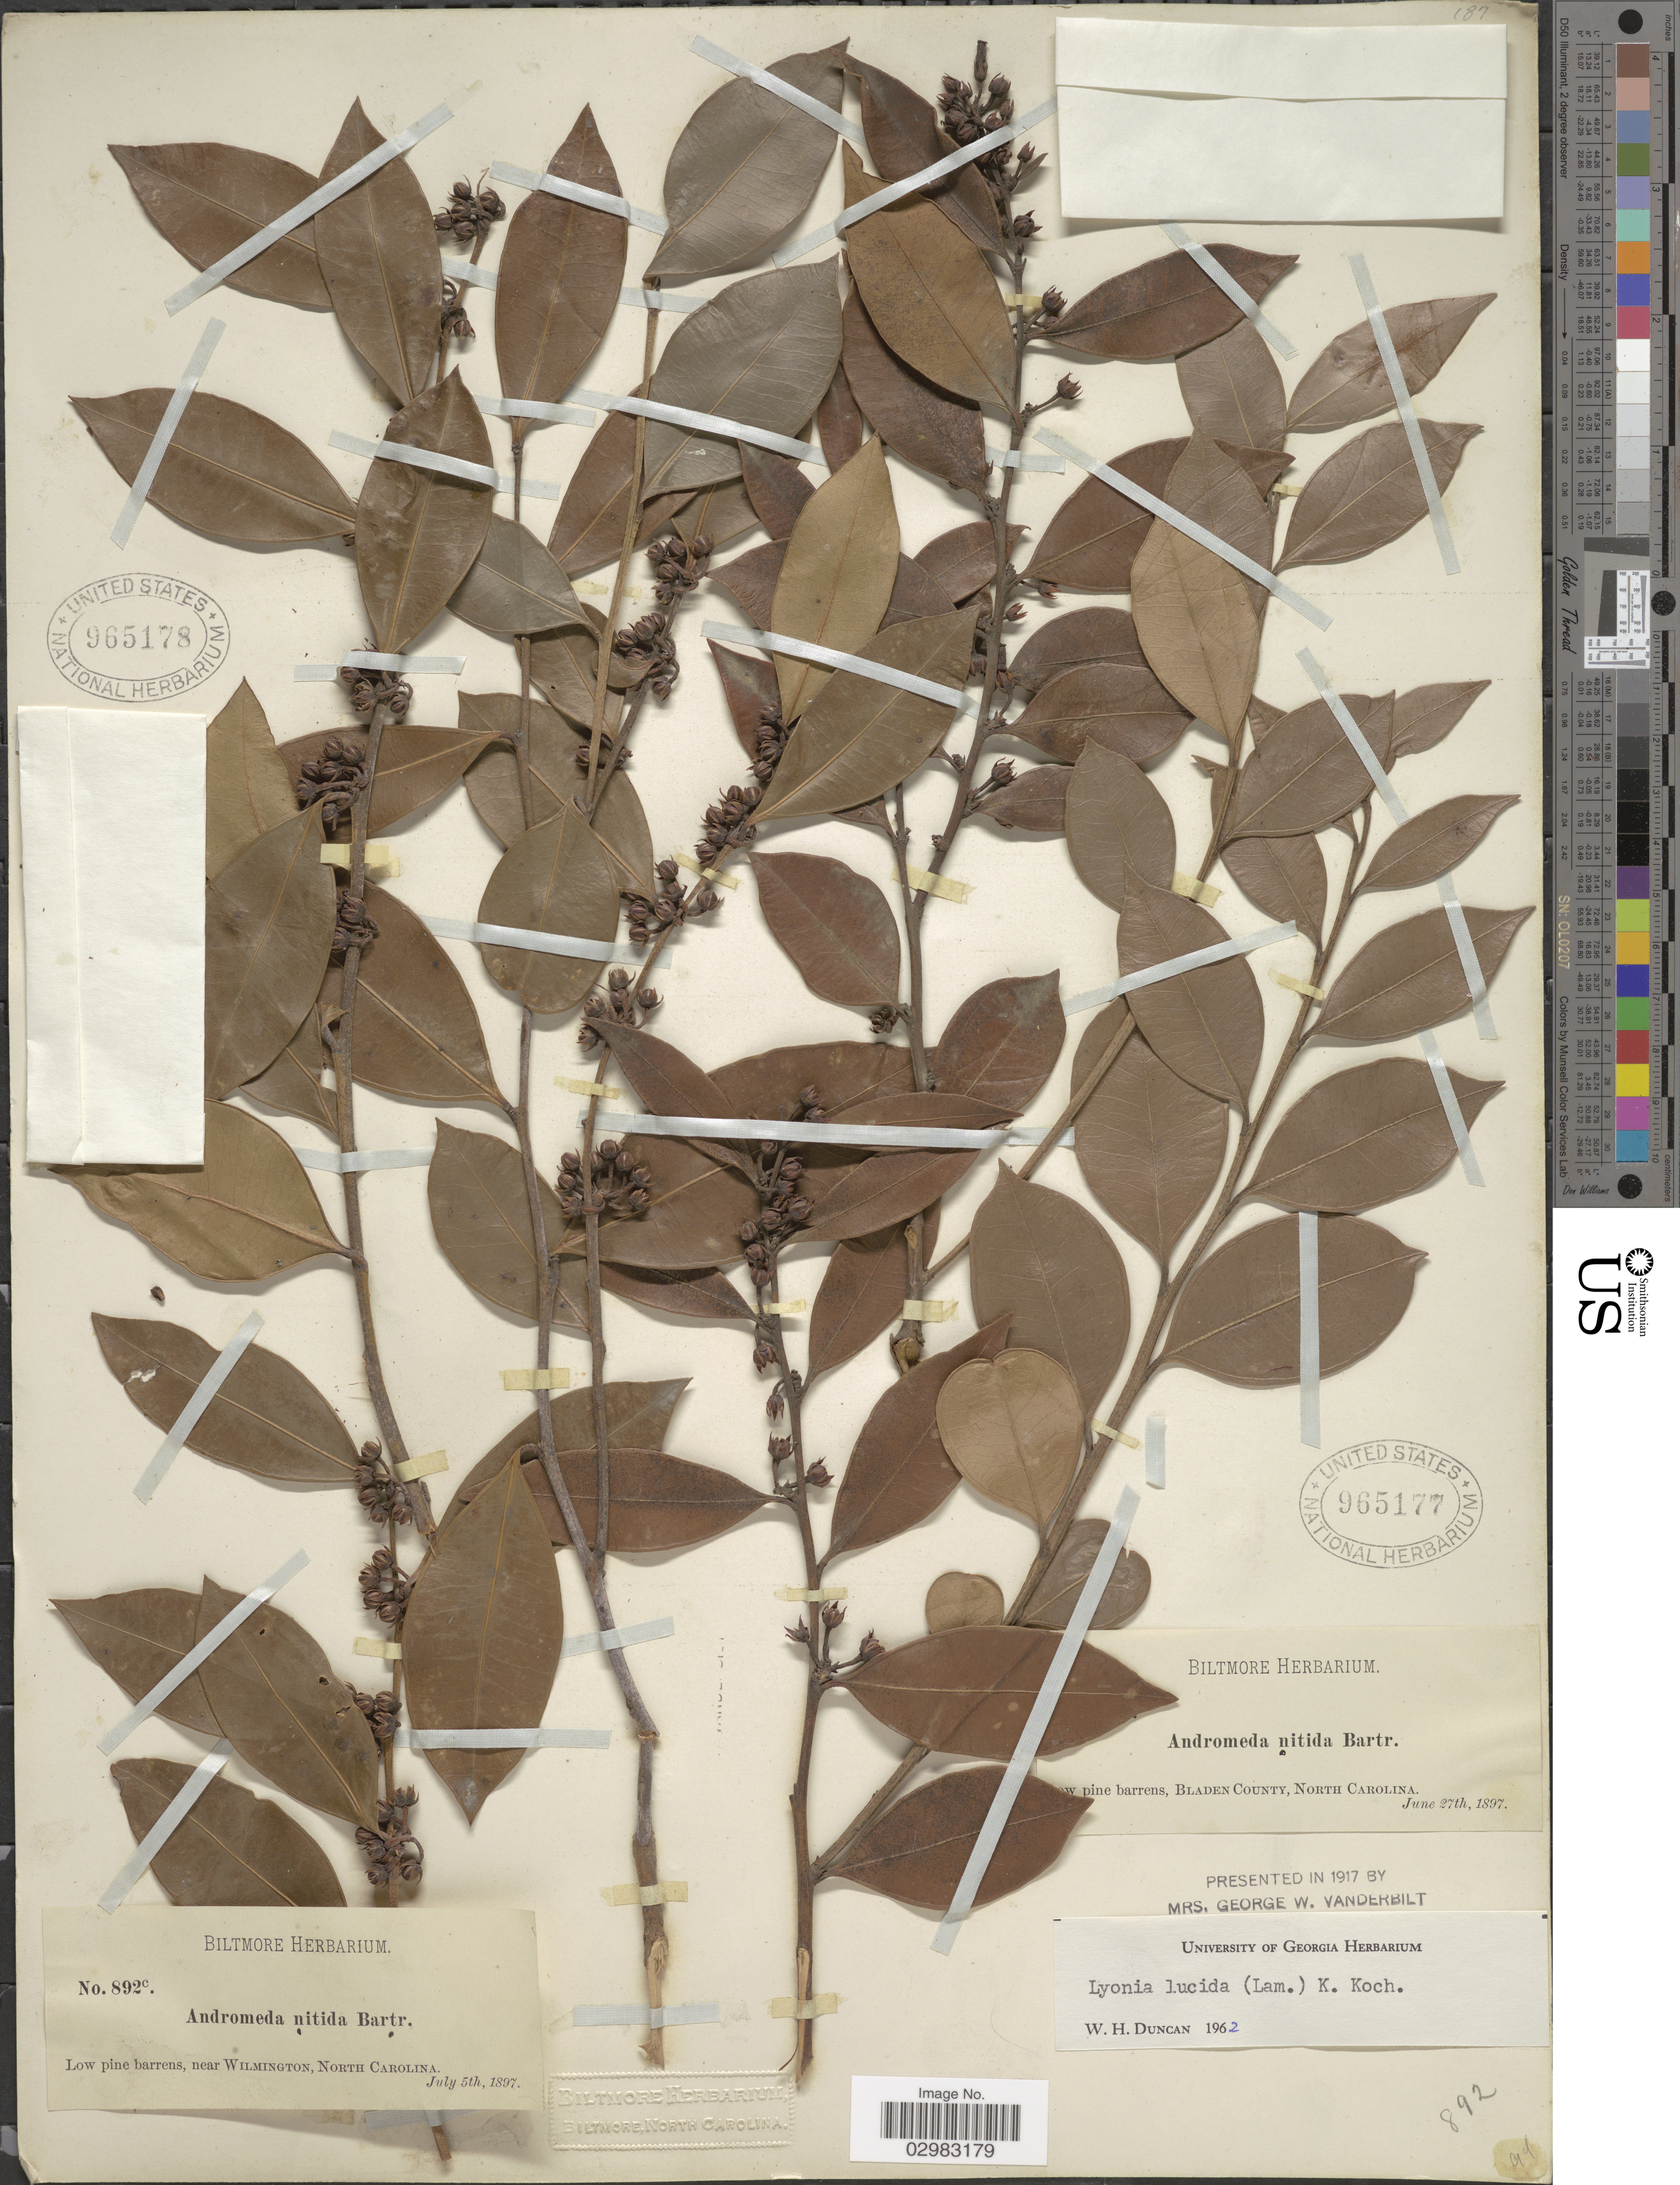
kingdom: Plantae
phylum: Tracheophyta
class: Magnoliopsida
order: Ericales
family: Ericaceae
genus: Lyonia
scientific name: Lyonia lucida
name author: K. Koch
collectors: ex herb. Biltmore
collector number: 892c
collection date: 1897-07-05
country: United States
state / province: North Carolina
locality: Near Wilmington.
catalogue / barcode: US 965177